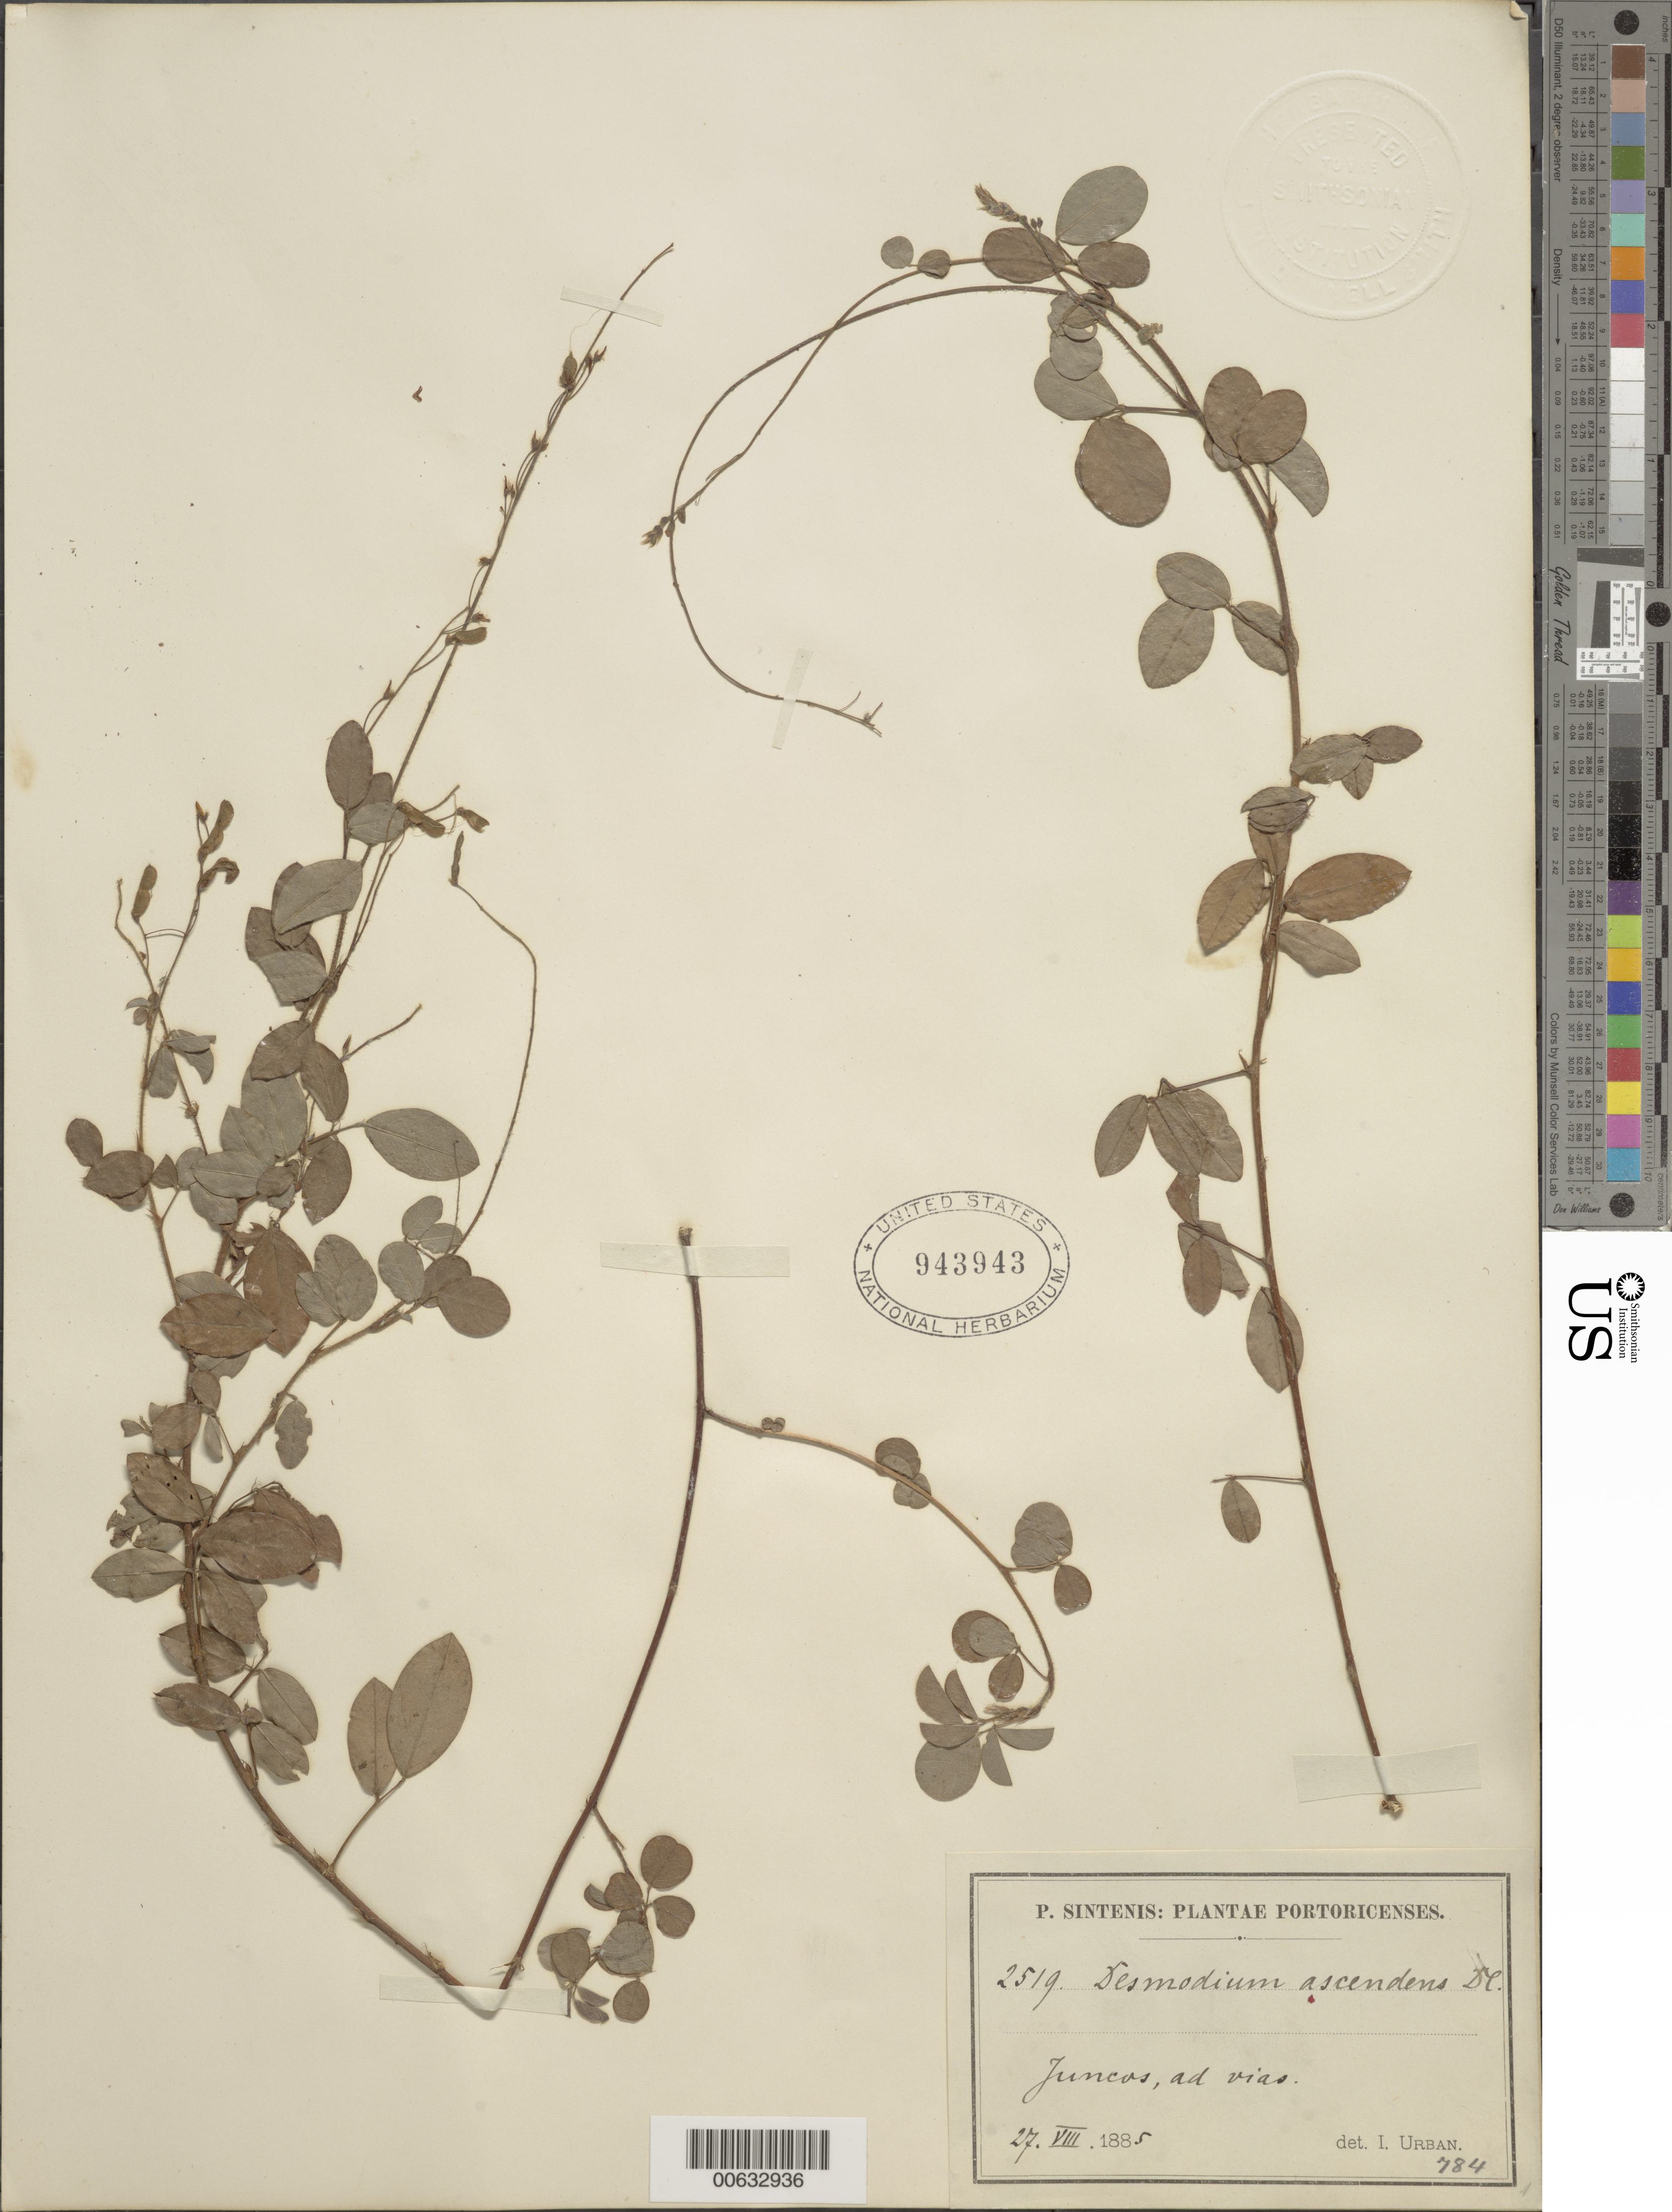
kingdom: Plantae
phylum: Tracheophyta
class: Magnoliopsida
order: Fabales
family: Fabaceae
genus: Grona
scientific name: Grona adscendens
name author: (Sw.) H. Ohashi & K. Ohashi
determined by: Strong, Mark T., (BOT), Smithsonian Institution - National Museum of Natural History (UNITED STATES)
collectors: P. Sintenis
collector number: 2519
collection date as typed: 27 Aug 1885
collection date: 1885-08-27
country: Puerto Rico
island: Greater Antilles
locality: Juncos, ad vias.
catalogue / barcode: US 943943